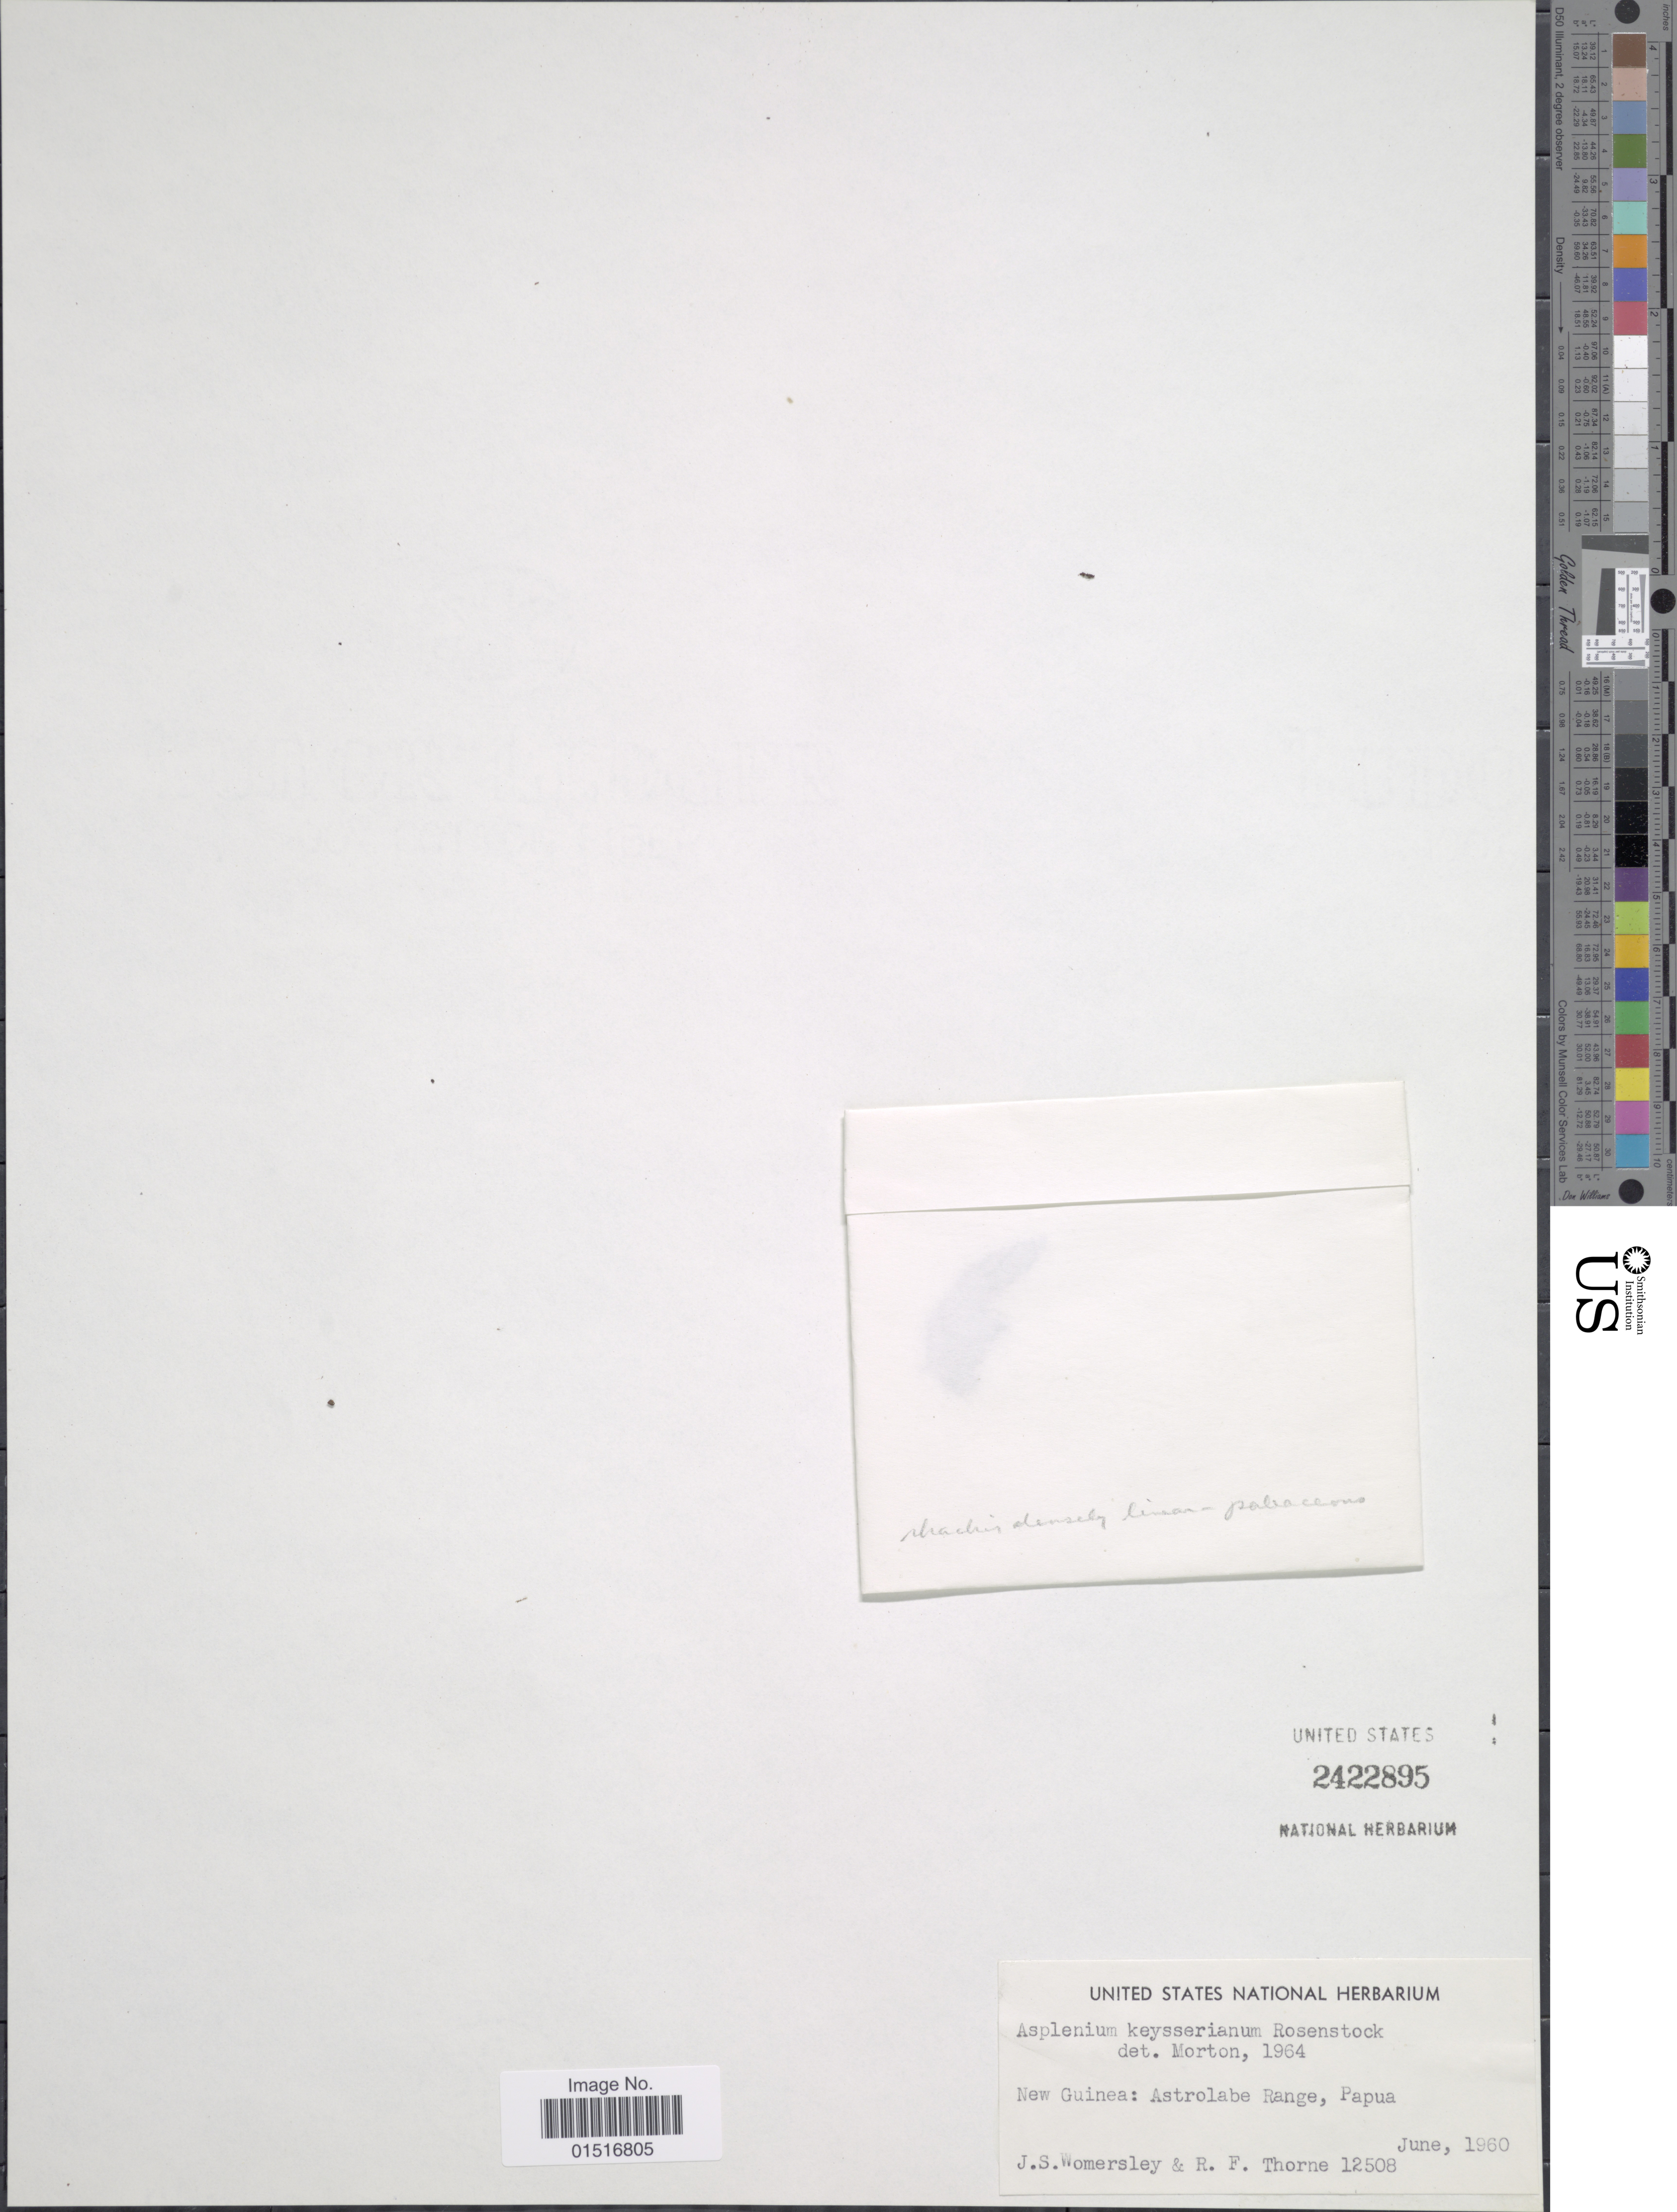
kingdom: Plantae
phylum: Tracheophyta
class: Polypodiopsida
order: Polypodiales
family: Aspleniaceae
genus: Asplenium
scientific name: Asplenium paleaceum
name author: R. Br.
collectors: J. S. Womersley & R. F. Thorne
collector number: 12508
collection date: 1960-06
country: Papua New Guinea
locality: Astrolabe Range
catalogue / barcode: US 2422895